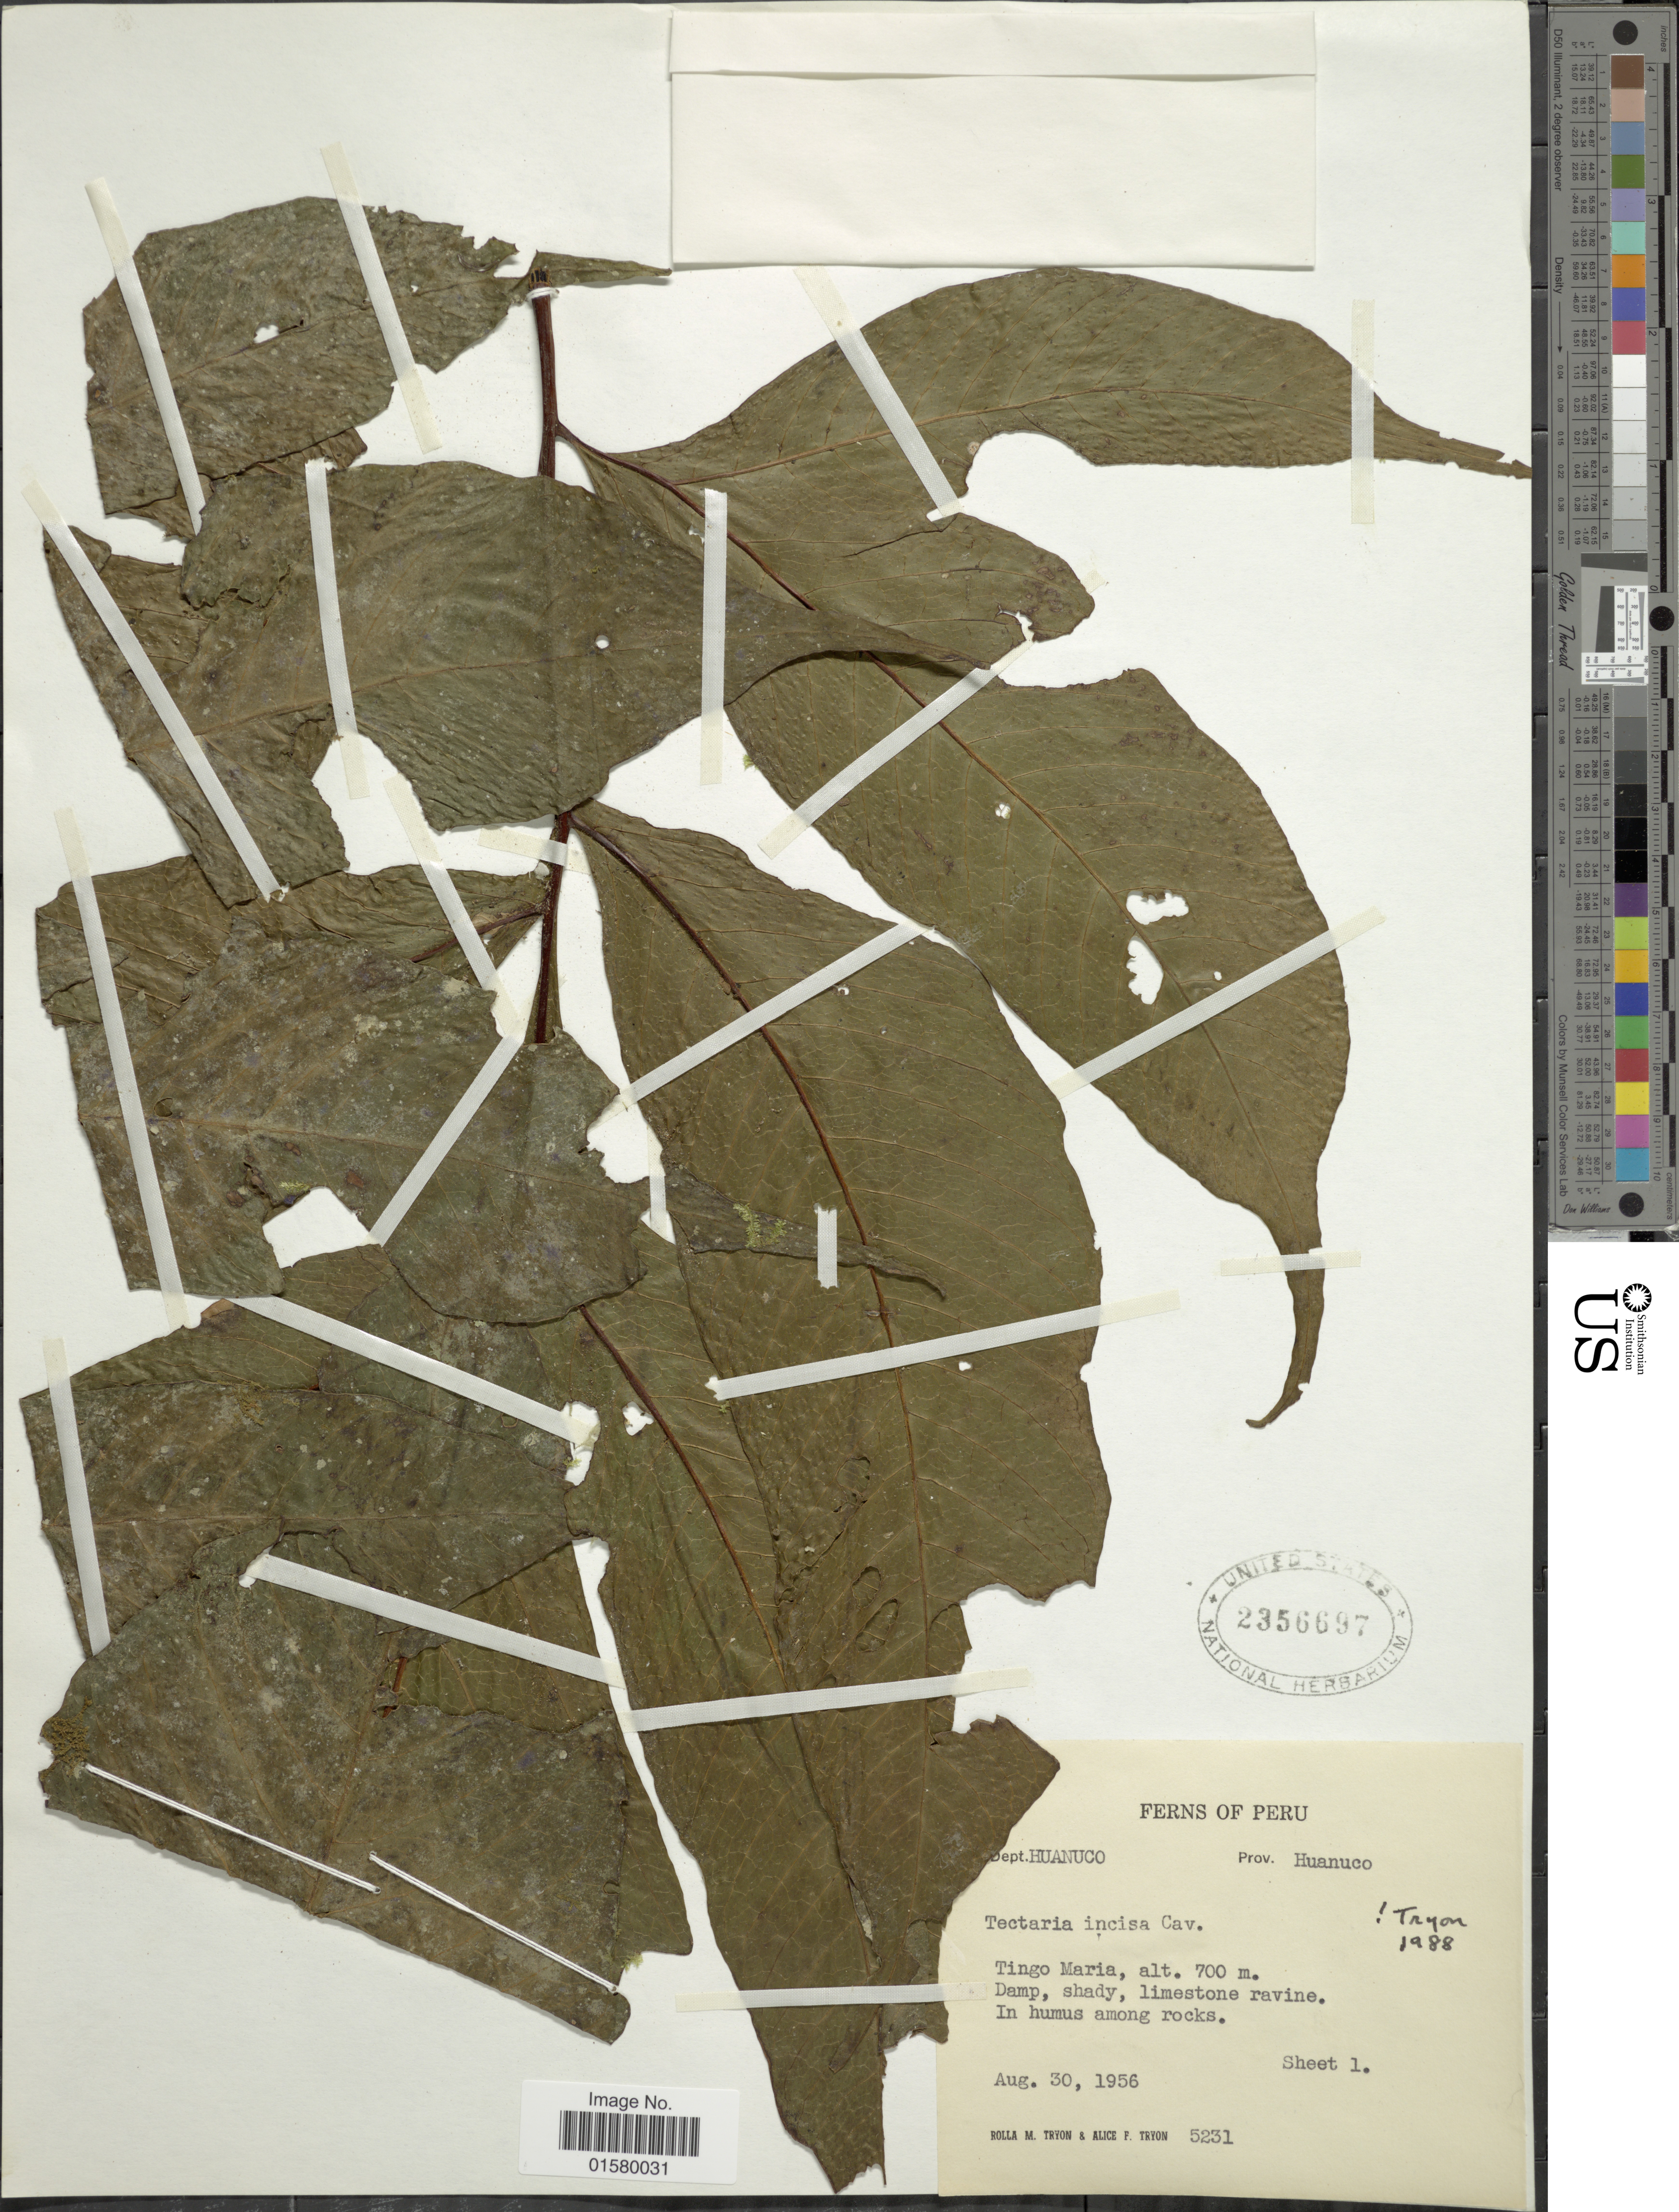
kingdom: Plantae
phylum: Tracheophyta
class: Polypodiopsida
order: Polypodiales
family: Tectariaceae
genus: Tectaria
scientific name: Tectaria sp.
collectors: R. M. Tryon & A. F. Tryon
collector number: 5231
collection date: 1956-08-30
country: Peru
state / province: Huánuco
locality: Dept. Huanuco, Prov. Huanuco, Tingo Maria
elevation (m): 700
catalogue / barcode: US 2356697